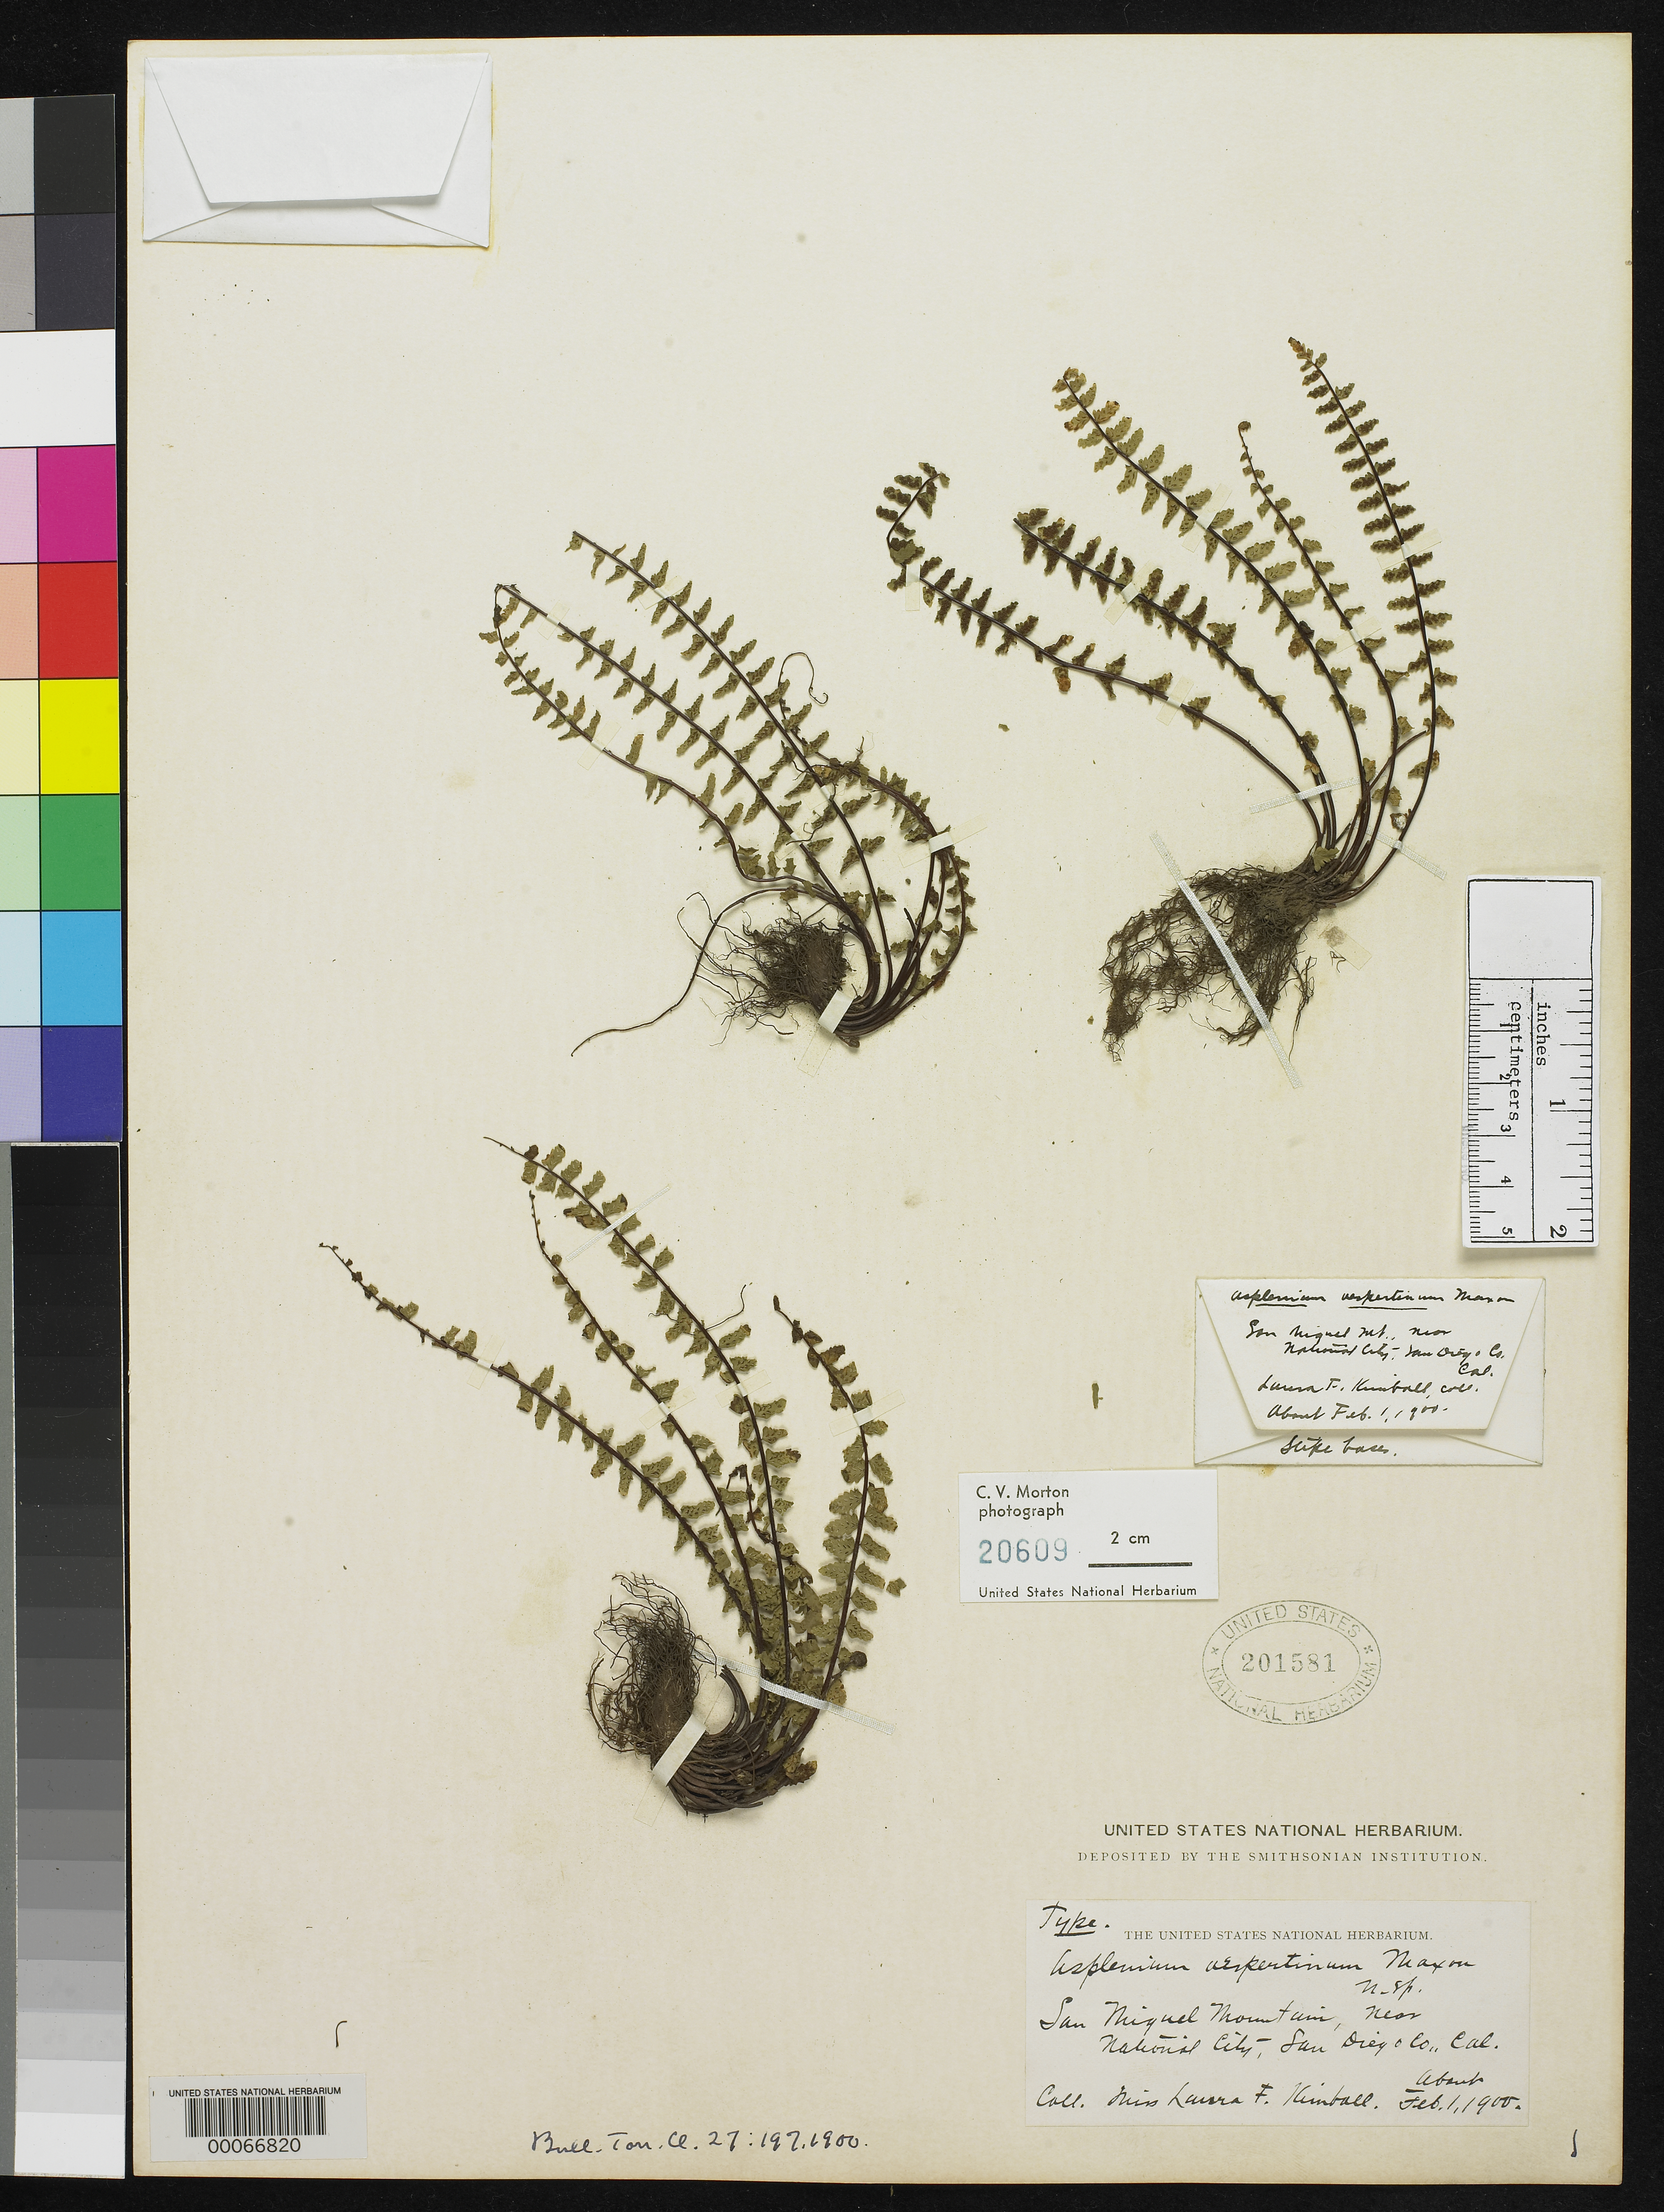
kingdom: Plantae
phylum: Tracheophyta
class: Polypodiopsida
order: Polypodiales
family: Aspleniaceae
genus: Asplenium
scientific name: Asplenium vespertinum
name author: Maxon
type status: Holotype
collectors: L. Kimball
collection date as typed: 01 Feb 1900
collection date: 1900-02-01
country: United States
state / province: California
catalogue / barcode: US 201581